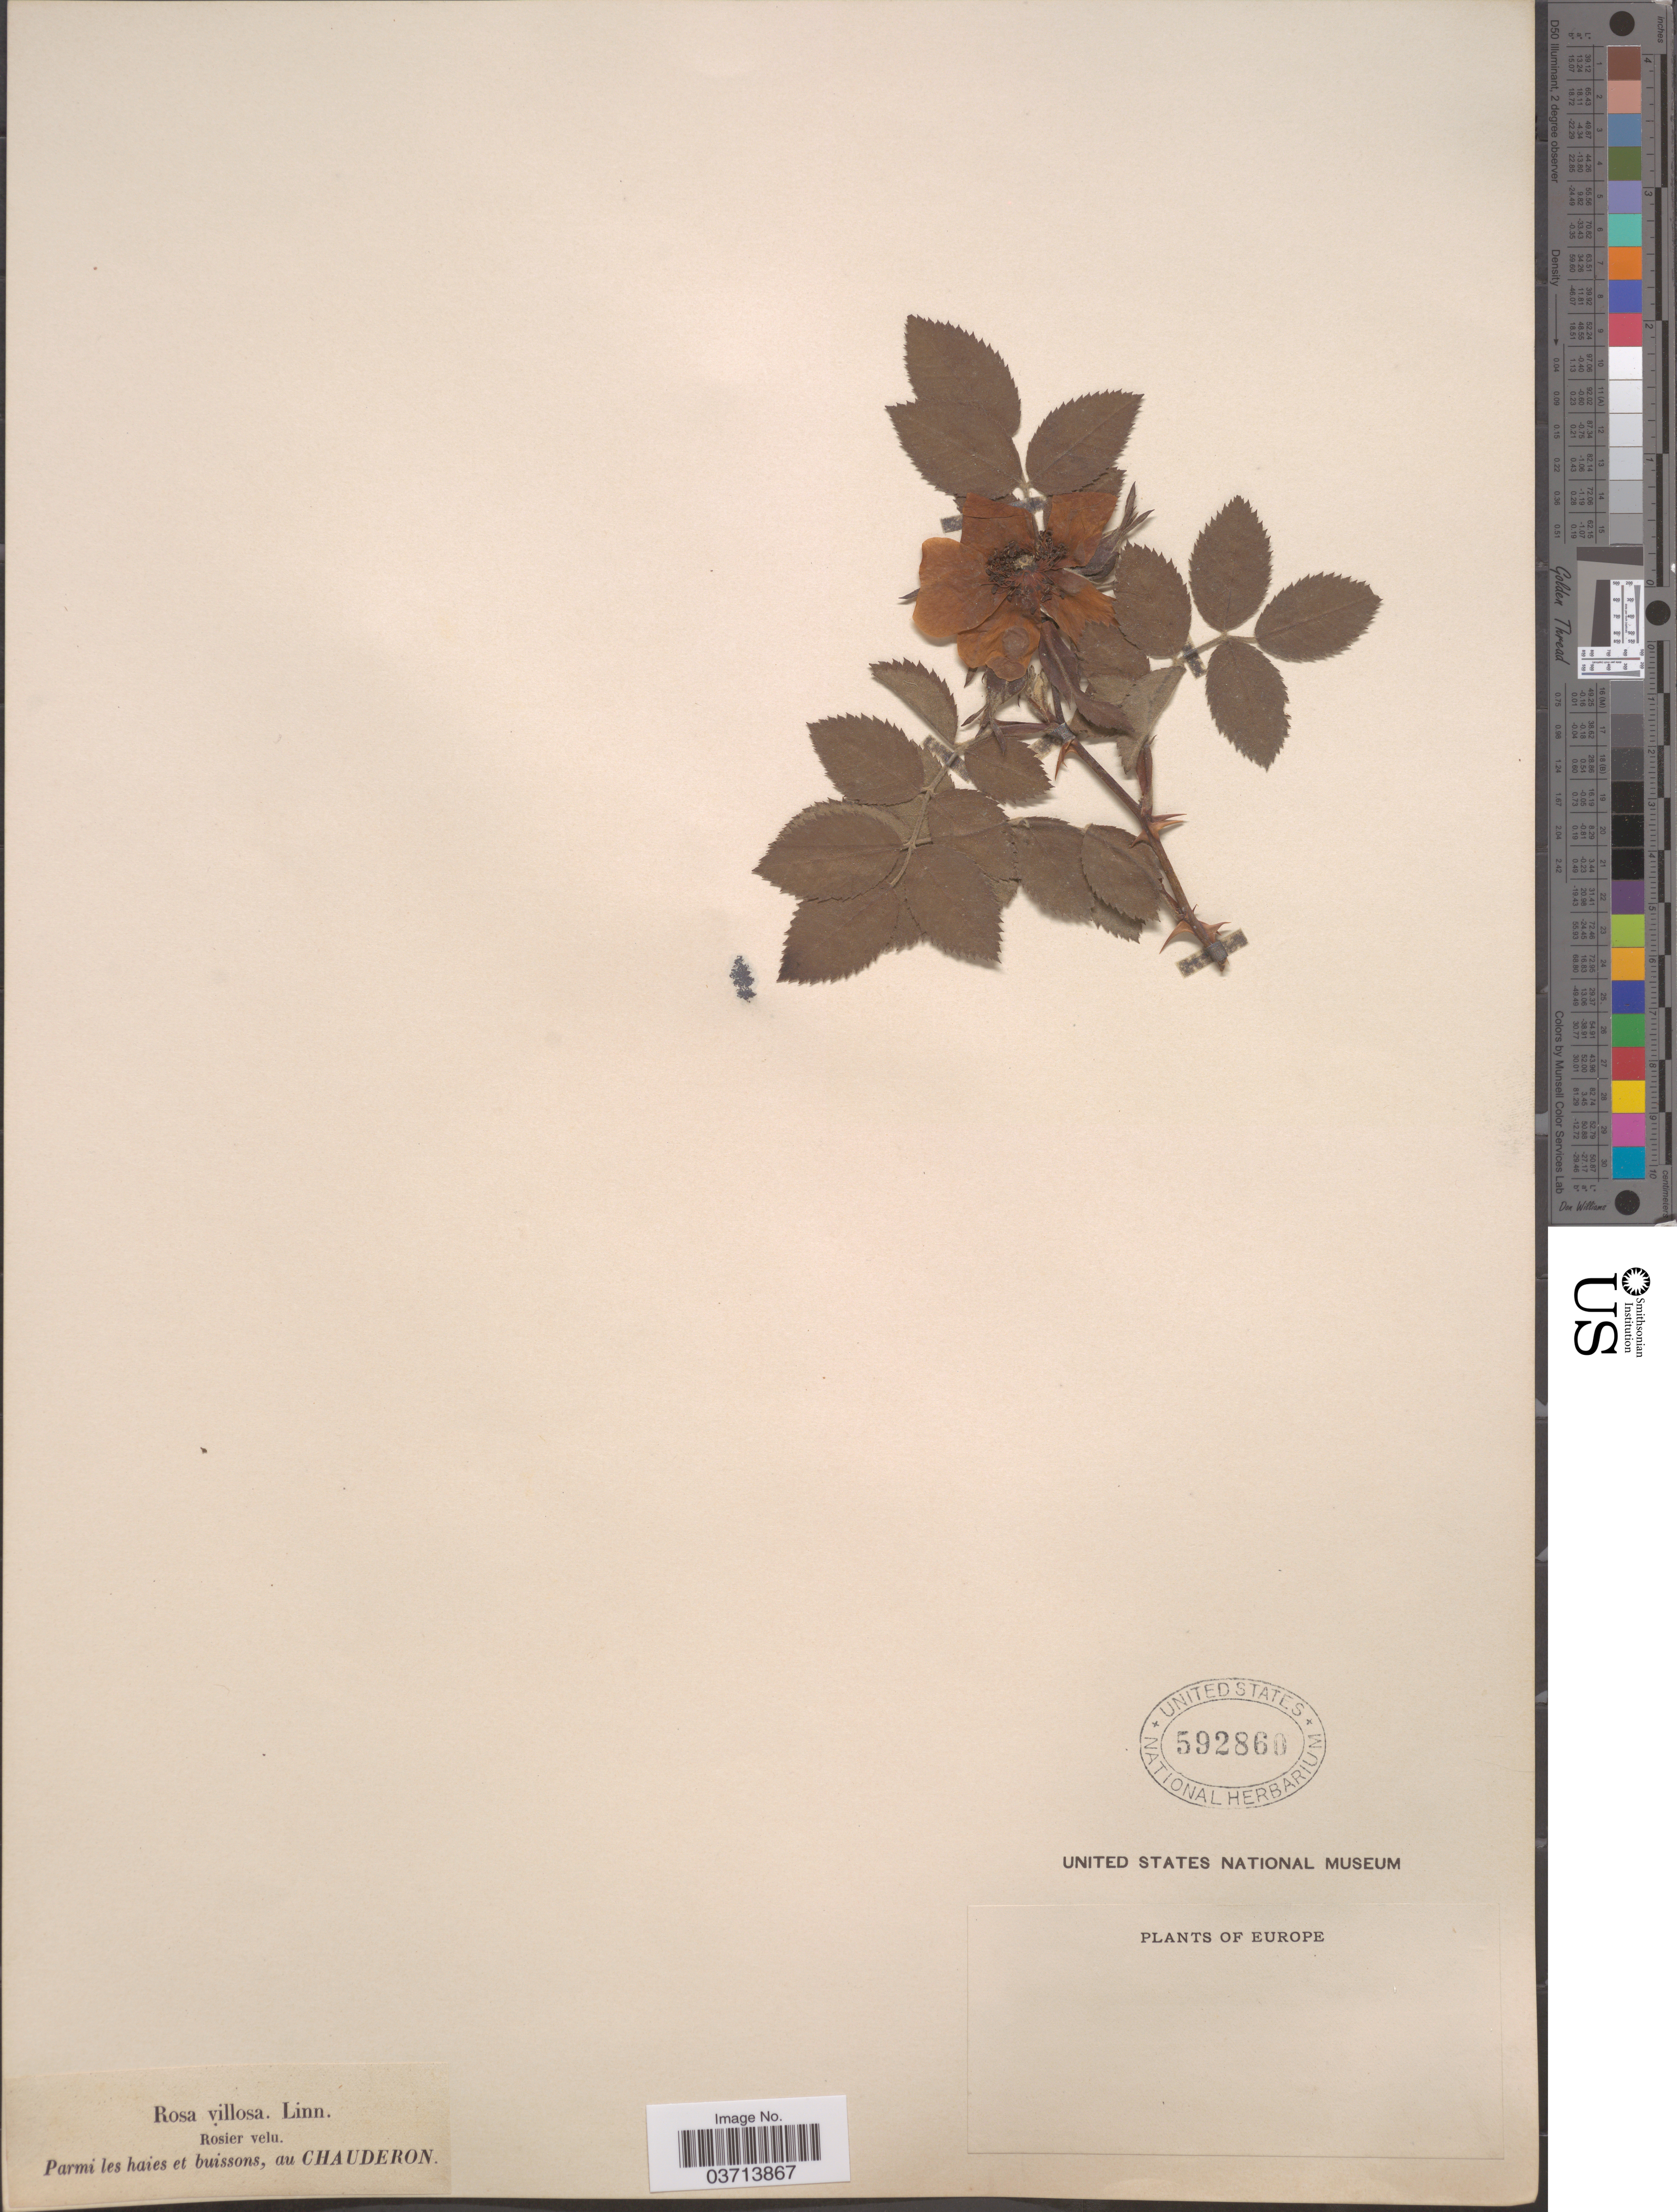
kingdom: Plantae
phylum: Tracheophyta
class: Magnoliopsida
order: Rosales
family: Rosaceae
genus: Rosa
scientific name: Rosa sp.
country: Switzerland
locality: Rosier velu. [unsure placement] Parmi les haies et buissons, au Chauderon. Europe.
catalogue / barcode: US 592860